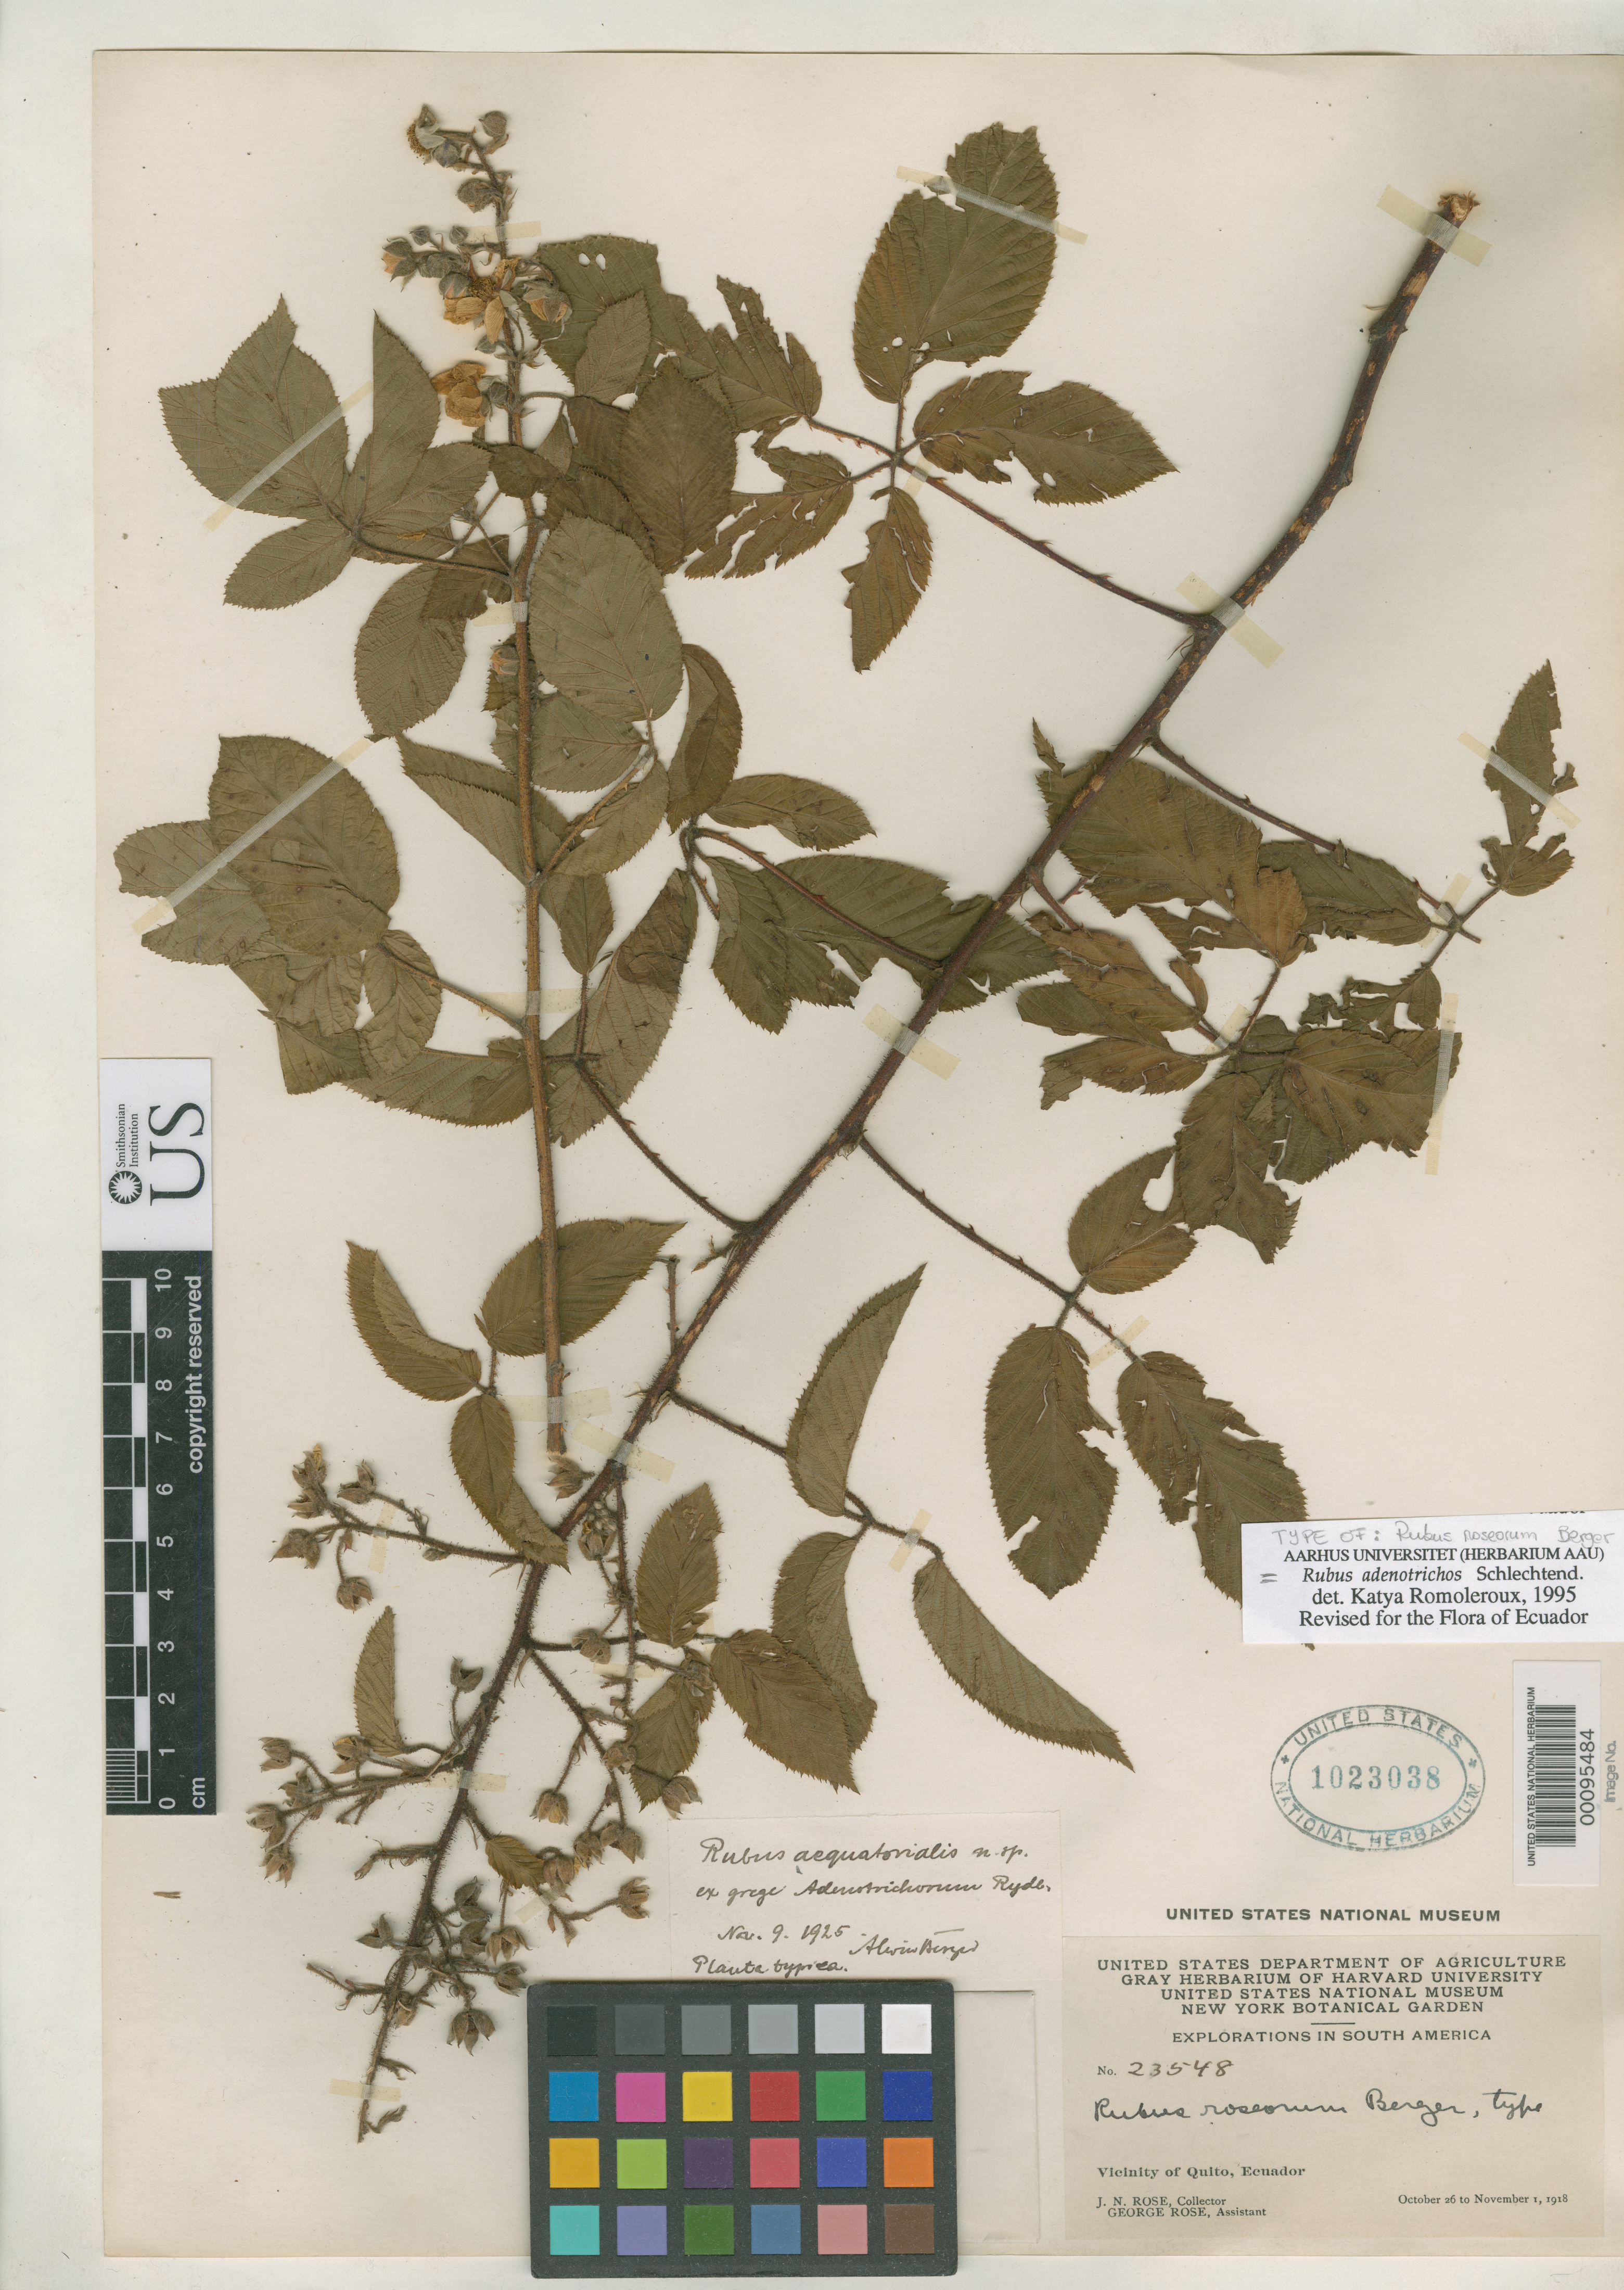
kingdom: Plantae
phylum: Tracheophyta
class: Magnoliopsida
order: Rosales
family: Rosaceae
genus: Rubus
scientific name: Rubus roseorum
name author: A. Berger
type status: Holotype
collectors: J. N. Rose & G. Rose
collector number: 23548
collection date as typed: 26 Oct 1918 to 01 Nov 1918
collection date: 1918-10-26/1918-11-01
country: Ecuador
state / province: Pichincha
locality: Vicinity of Quito.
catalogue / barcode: US 1023038